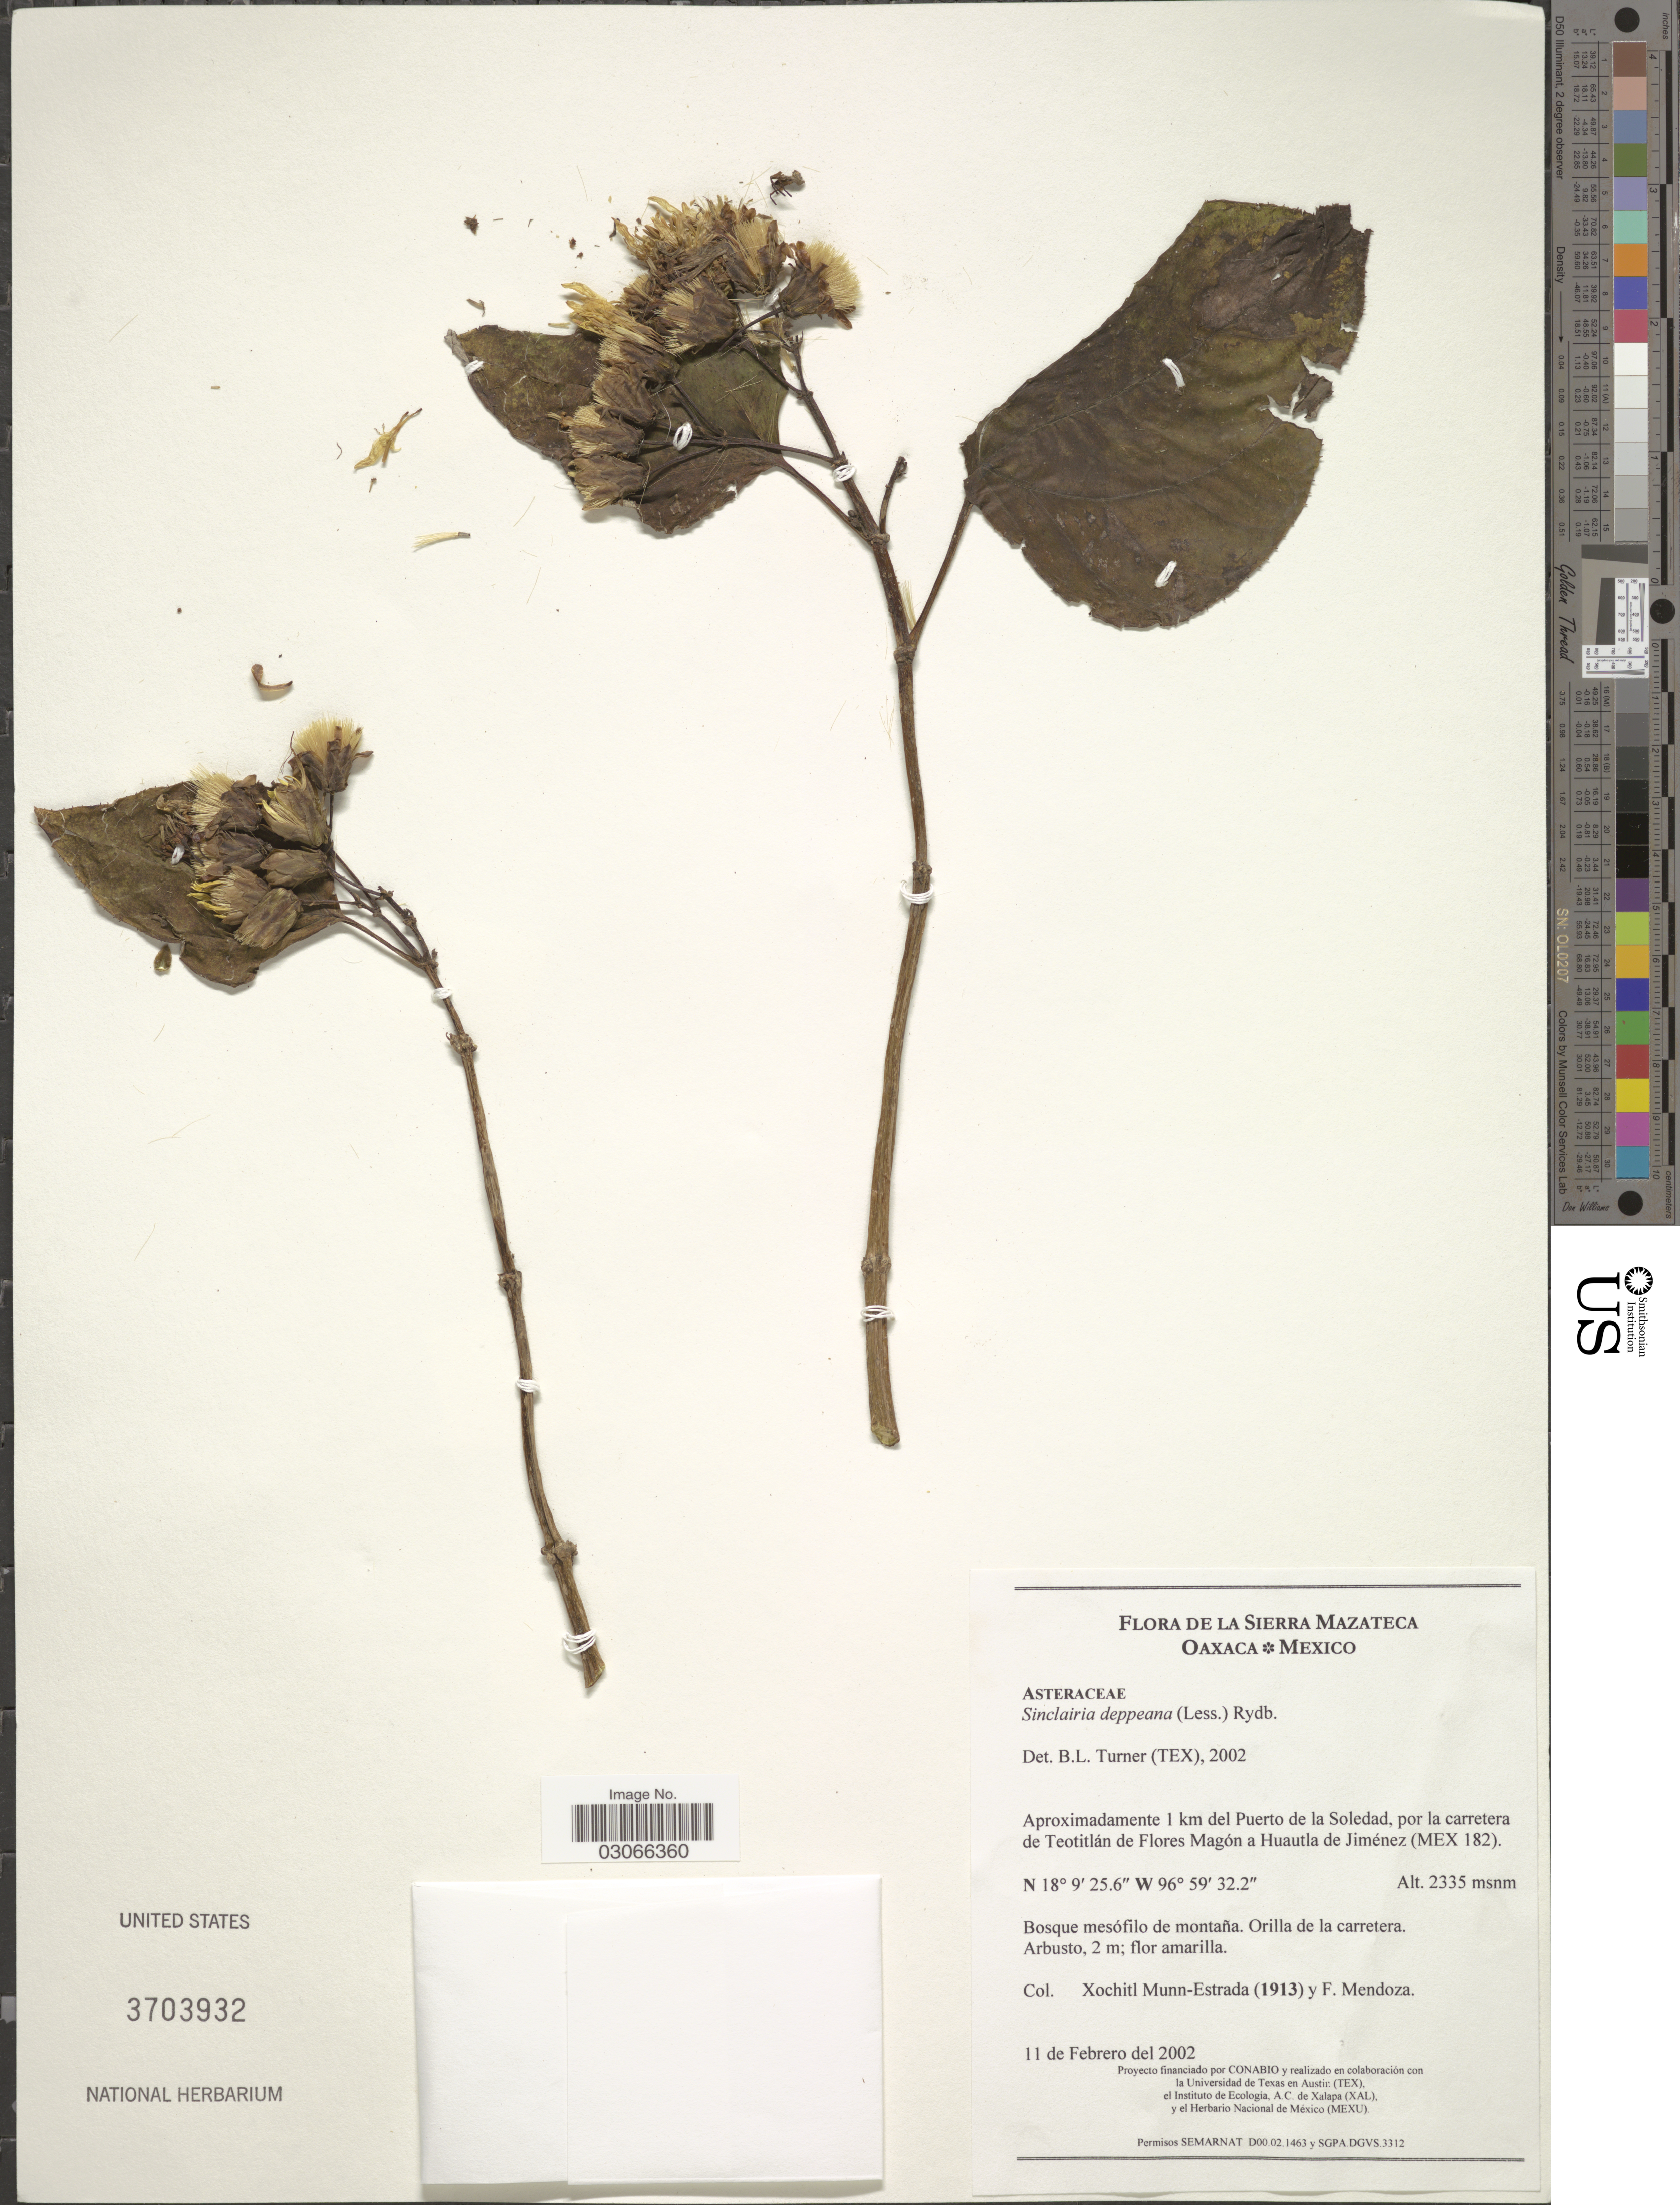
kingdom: Plantae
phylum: Tracheophyta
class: Magnoliopsida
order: Asterales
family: Asteraceae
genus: Sinclairia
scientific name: Sinclairia deppeana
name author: (Less.) Rydb.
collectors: X. Munn-Estrada & F. Mendoza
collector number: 1913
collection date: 2002-02-11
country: Mexico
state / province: Oaxaca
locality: La Sierra Mazateca. Aproximadamente 1 km del Puerto de la Soledad, por la carretera de Teototlán de Flores Magón a Huautla de Jiménez (MEX 182).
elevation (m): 2335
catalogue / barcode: US 3703932